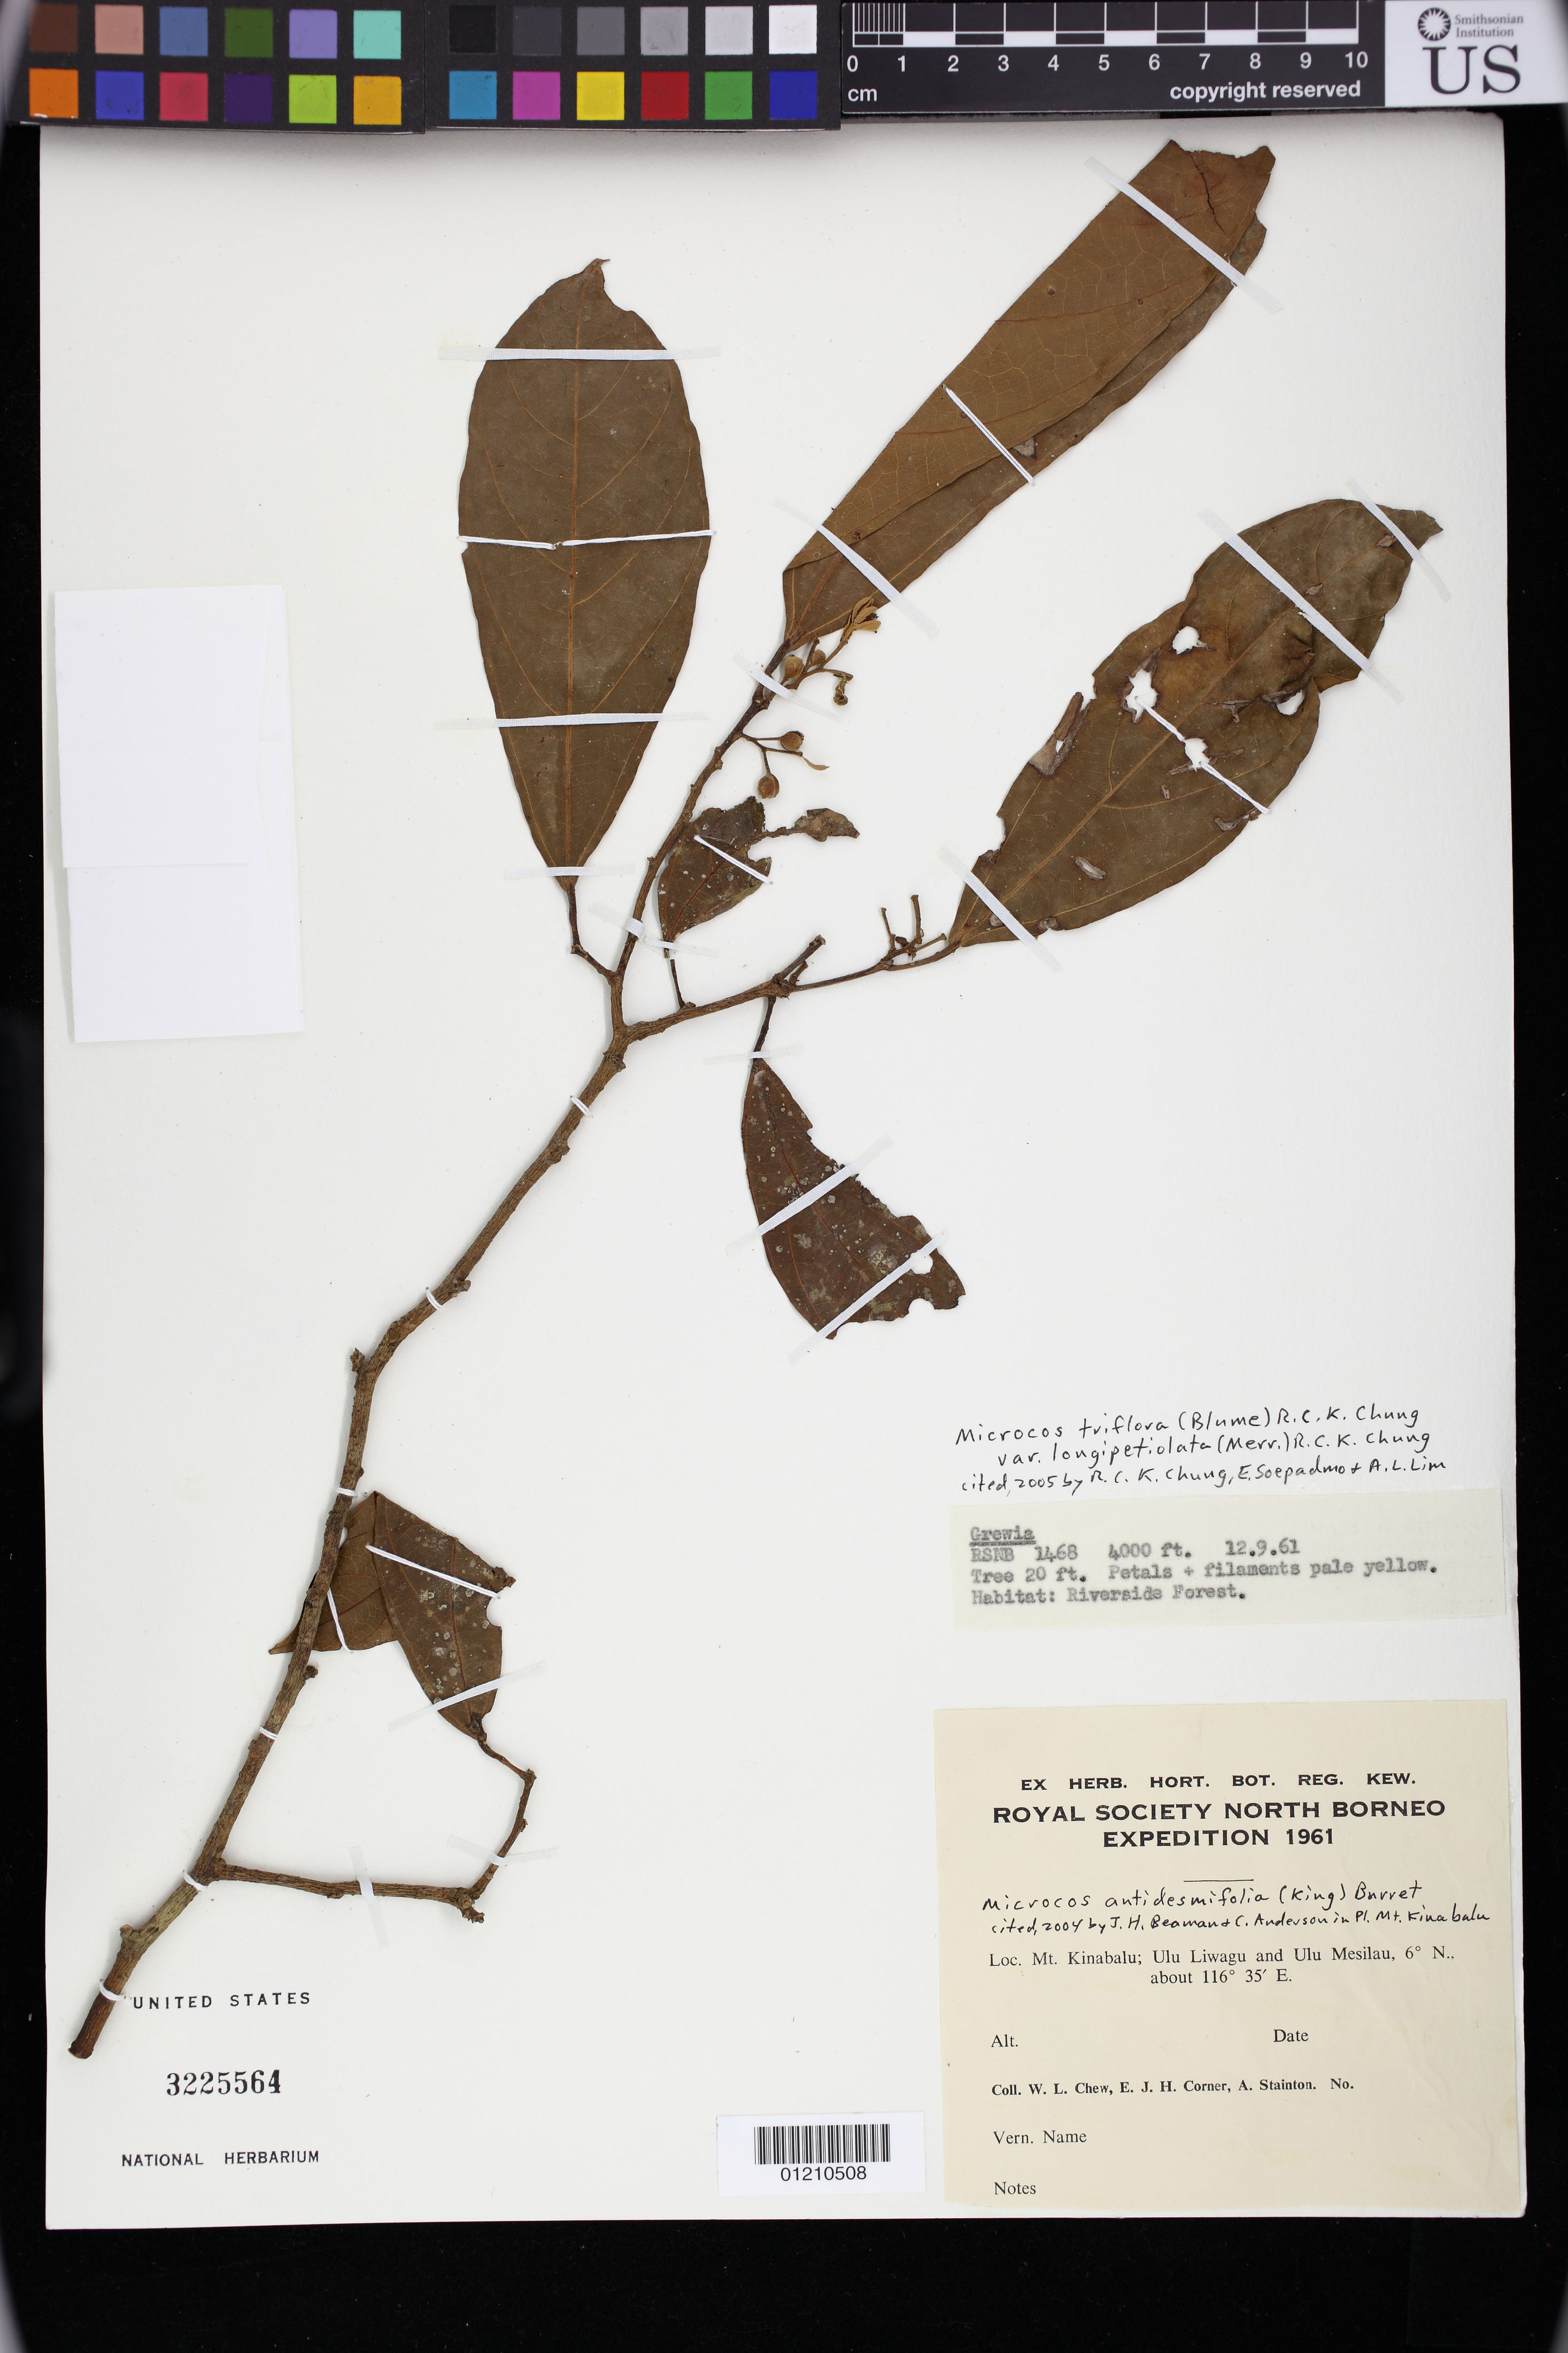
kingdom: Plantae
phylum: Tracheophyta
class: Magnoliopsida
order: Malvales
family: Malvaceae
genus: Microcos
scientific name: Microcos triflora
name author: (Blanco) R.C.K. Chung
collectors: W. Chew, E. Corner & A. Stainton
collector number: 1468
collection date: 1961-09-12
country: Malaysia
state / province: Sabah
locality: Mt. Kinabalu; Ulu Liwagu and Ulu Mesilau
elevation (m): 1219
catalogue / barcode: US 3225564